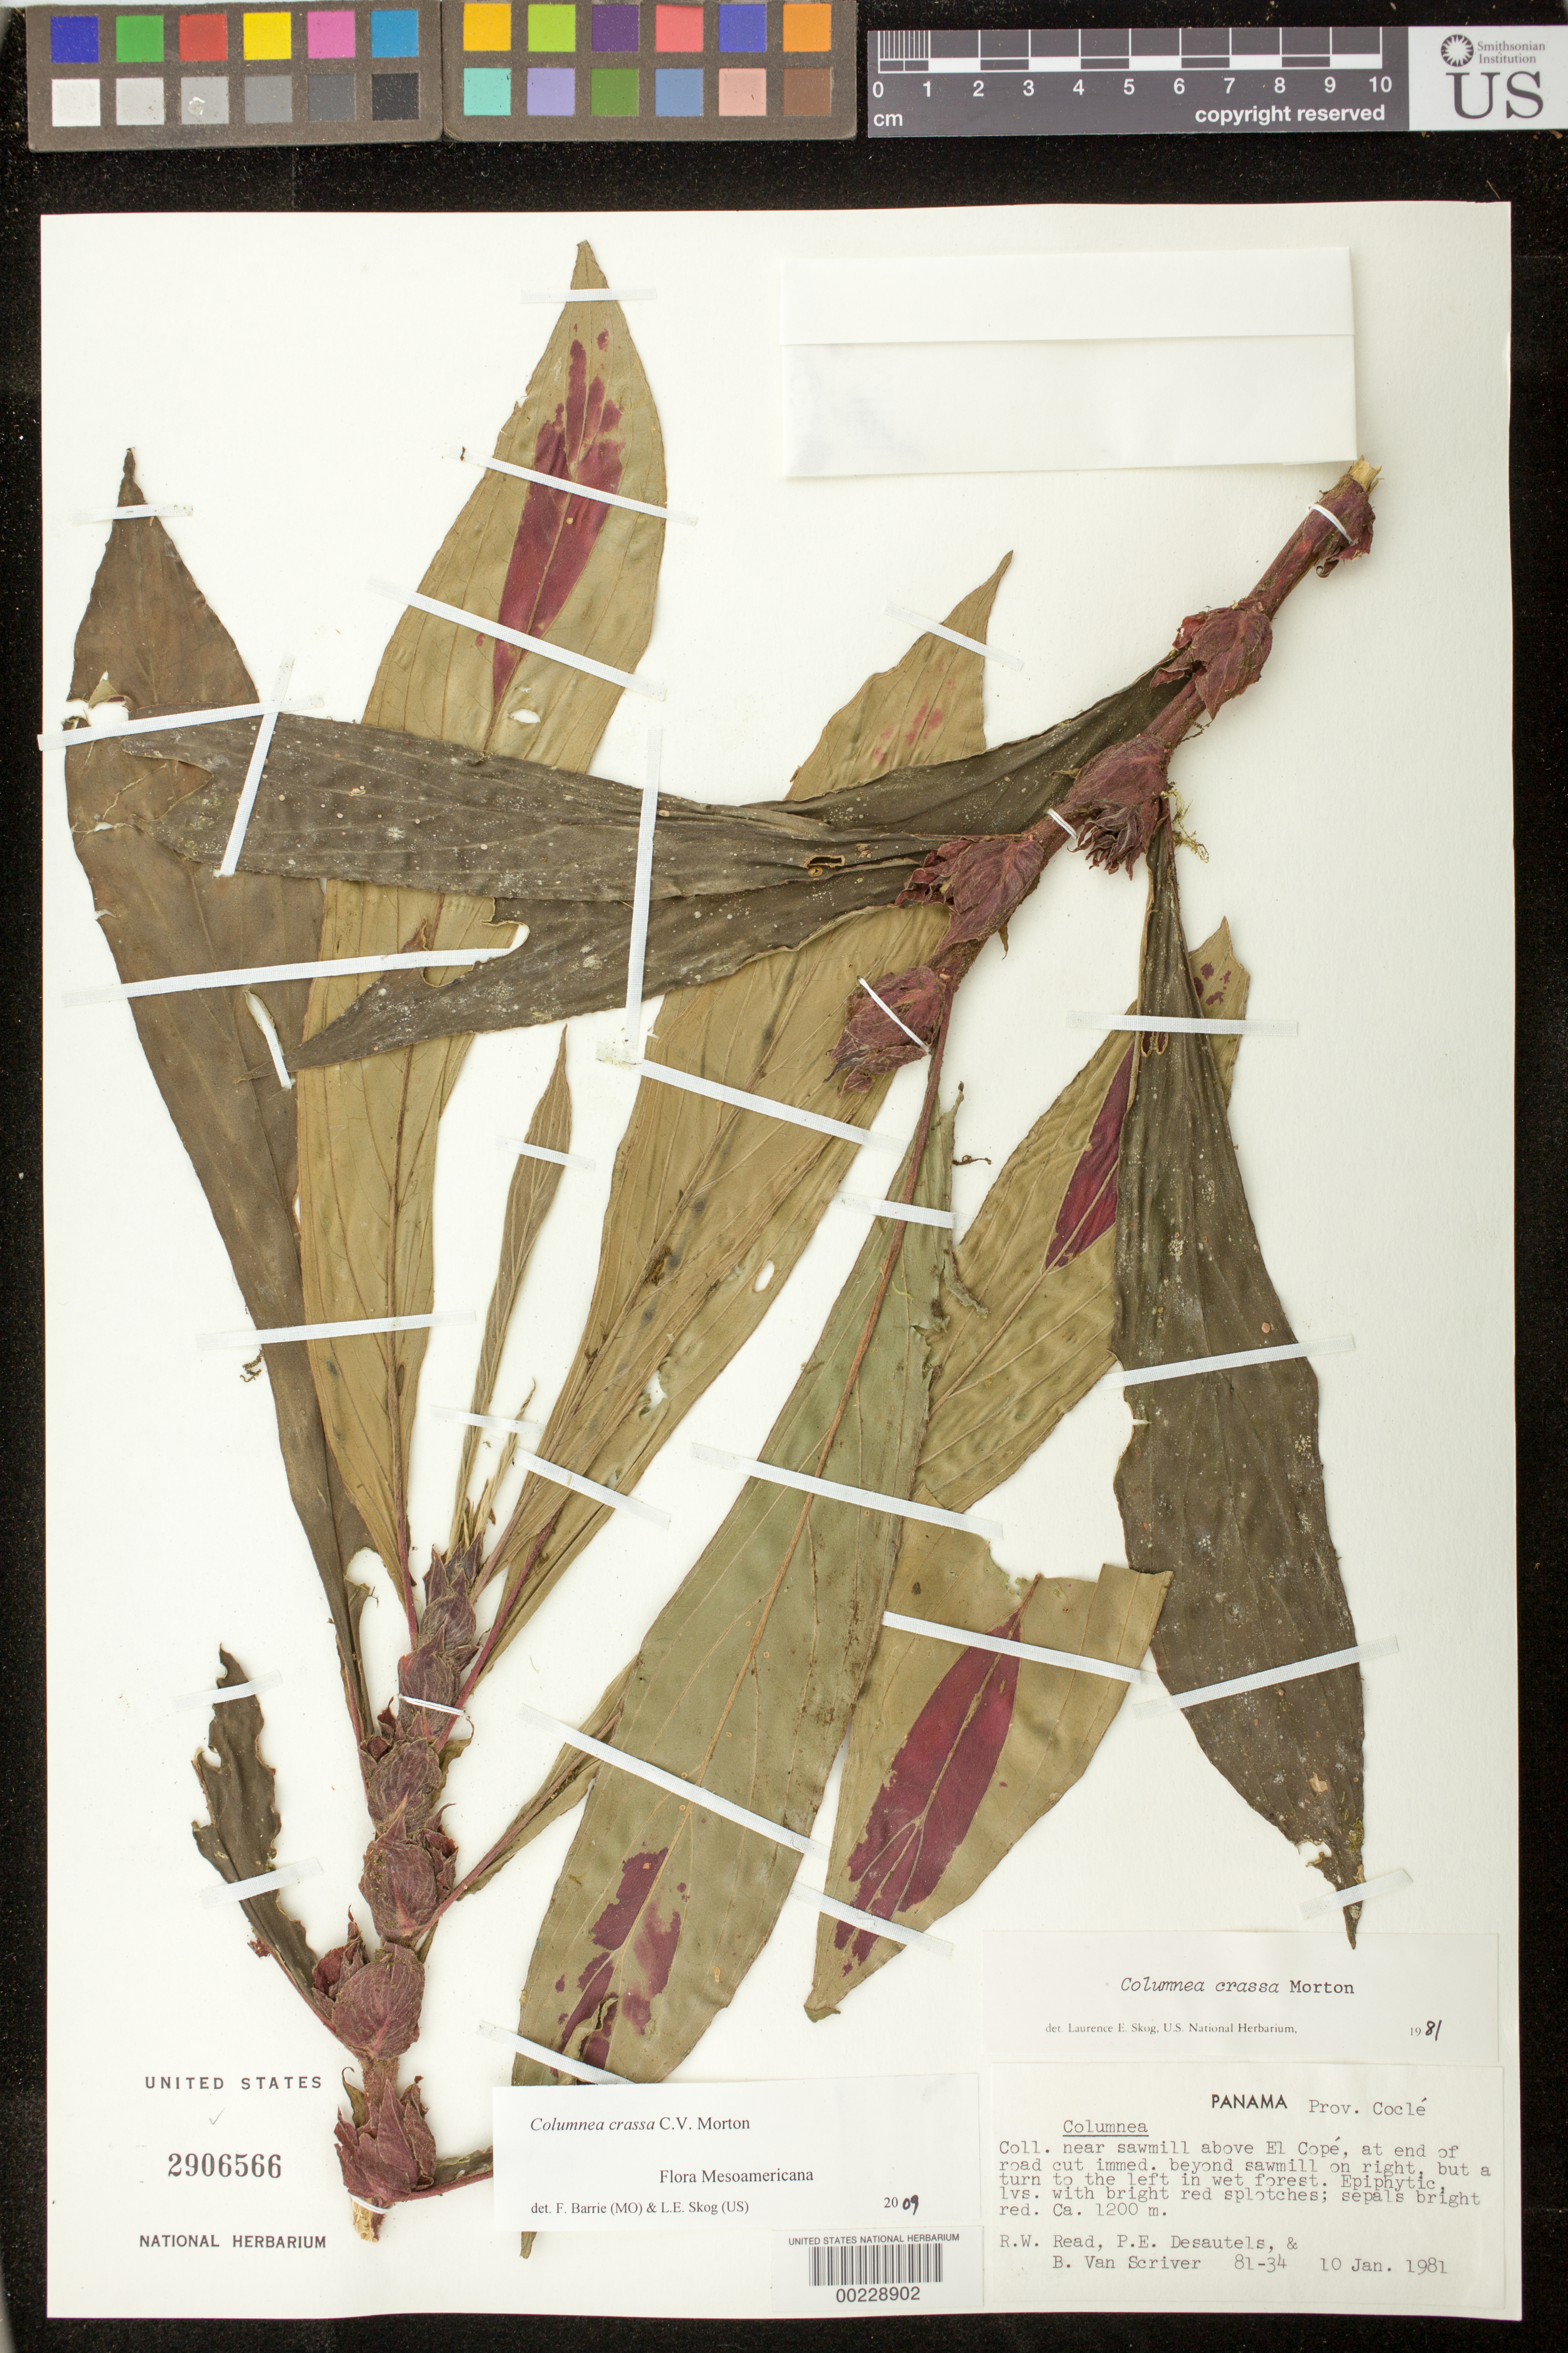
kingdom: Plantae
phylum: Tracheophyta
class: Magnoliopsida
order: Lamiales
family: Gesneriaceae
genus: Columnea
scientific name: Columnea crassa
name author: C.V. Morton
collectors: R. W. Read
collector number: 8134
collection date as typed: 10 Jan 1981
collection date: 1981-01-10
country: Panama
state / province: Coclé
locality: Coll near sawmill above El Cope, at end of road cut immed beyond sawmill on right, but a turn to the left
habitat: In wet forest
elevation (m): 1200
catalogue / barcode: US 2906566